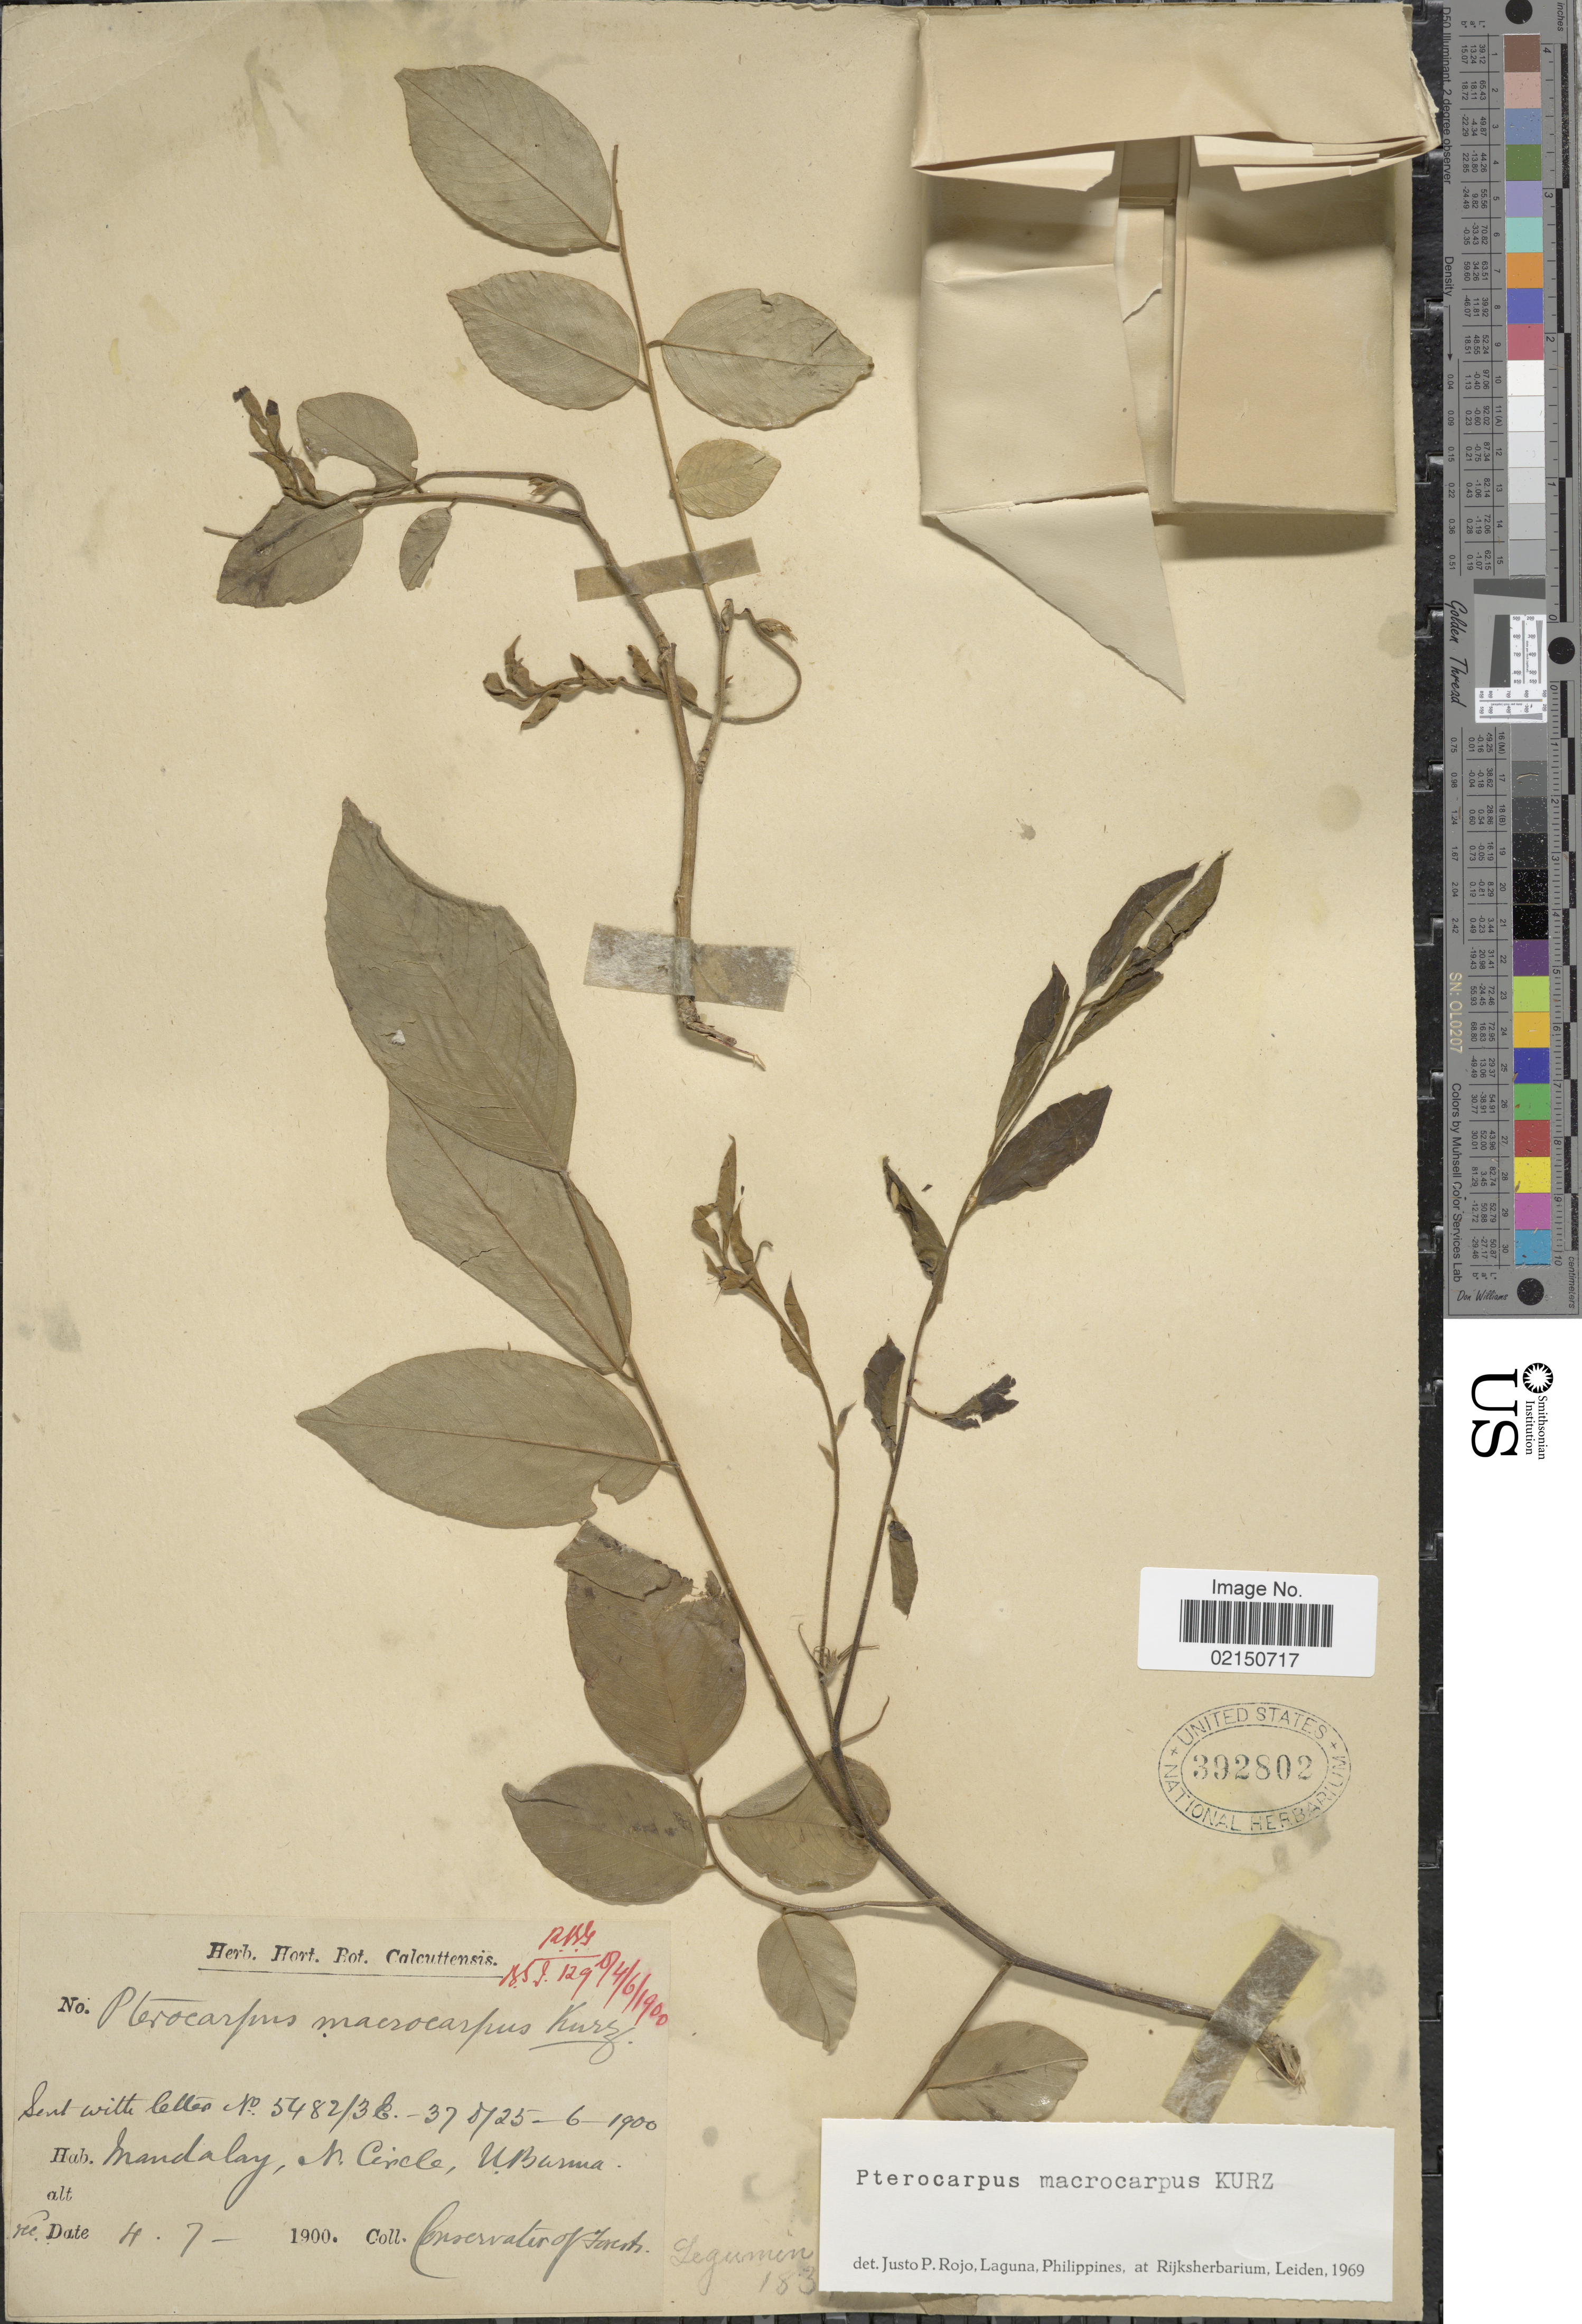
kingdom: Plantae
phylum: Tracheophyta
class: Magnoliopsida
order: Fabales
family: Fabaceae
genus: Pterocarpus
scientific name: Pterocarpus macrocarpus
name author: Kurz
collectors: Cons. of Forests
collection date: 1900-07-04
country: Myanmar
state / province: Mandalay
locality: N. Circle, U. Burma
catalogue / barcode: US 392802